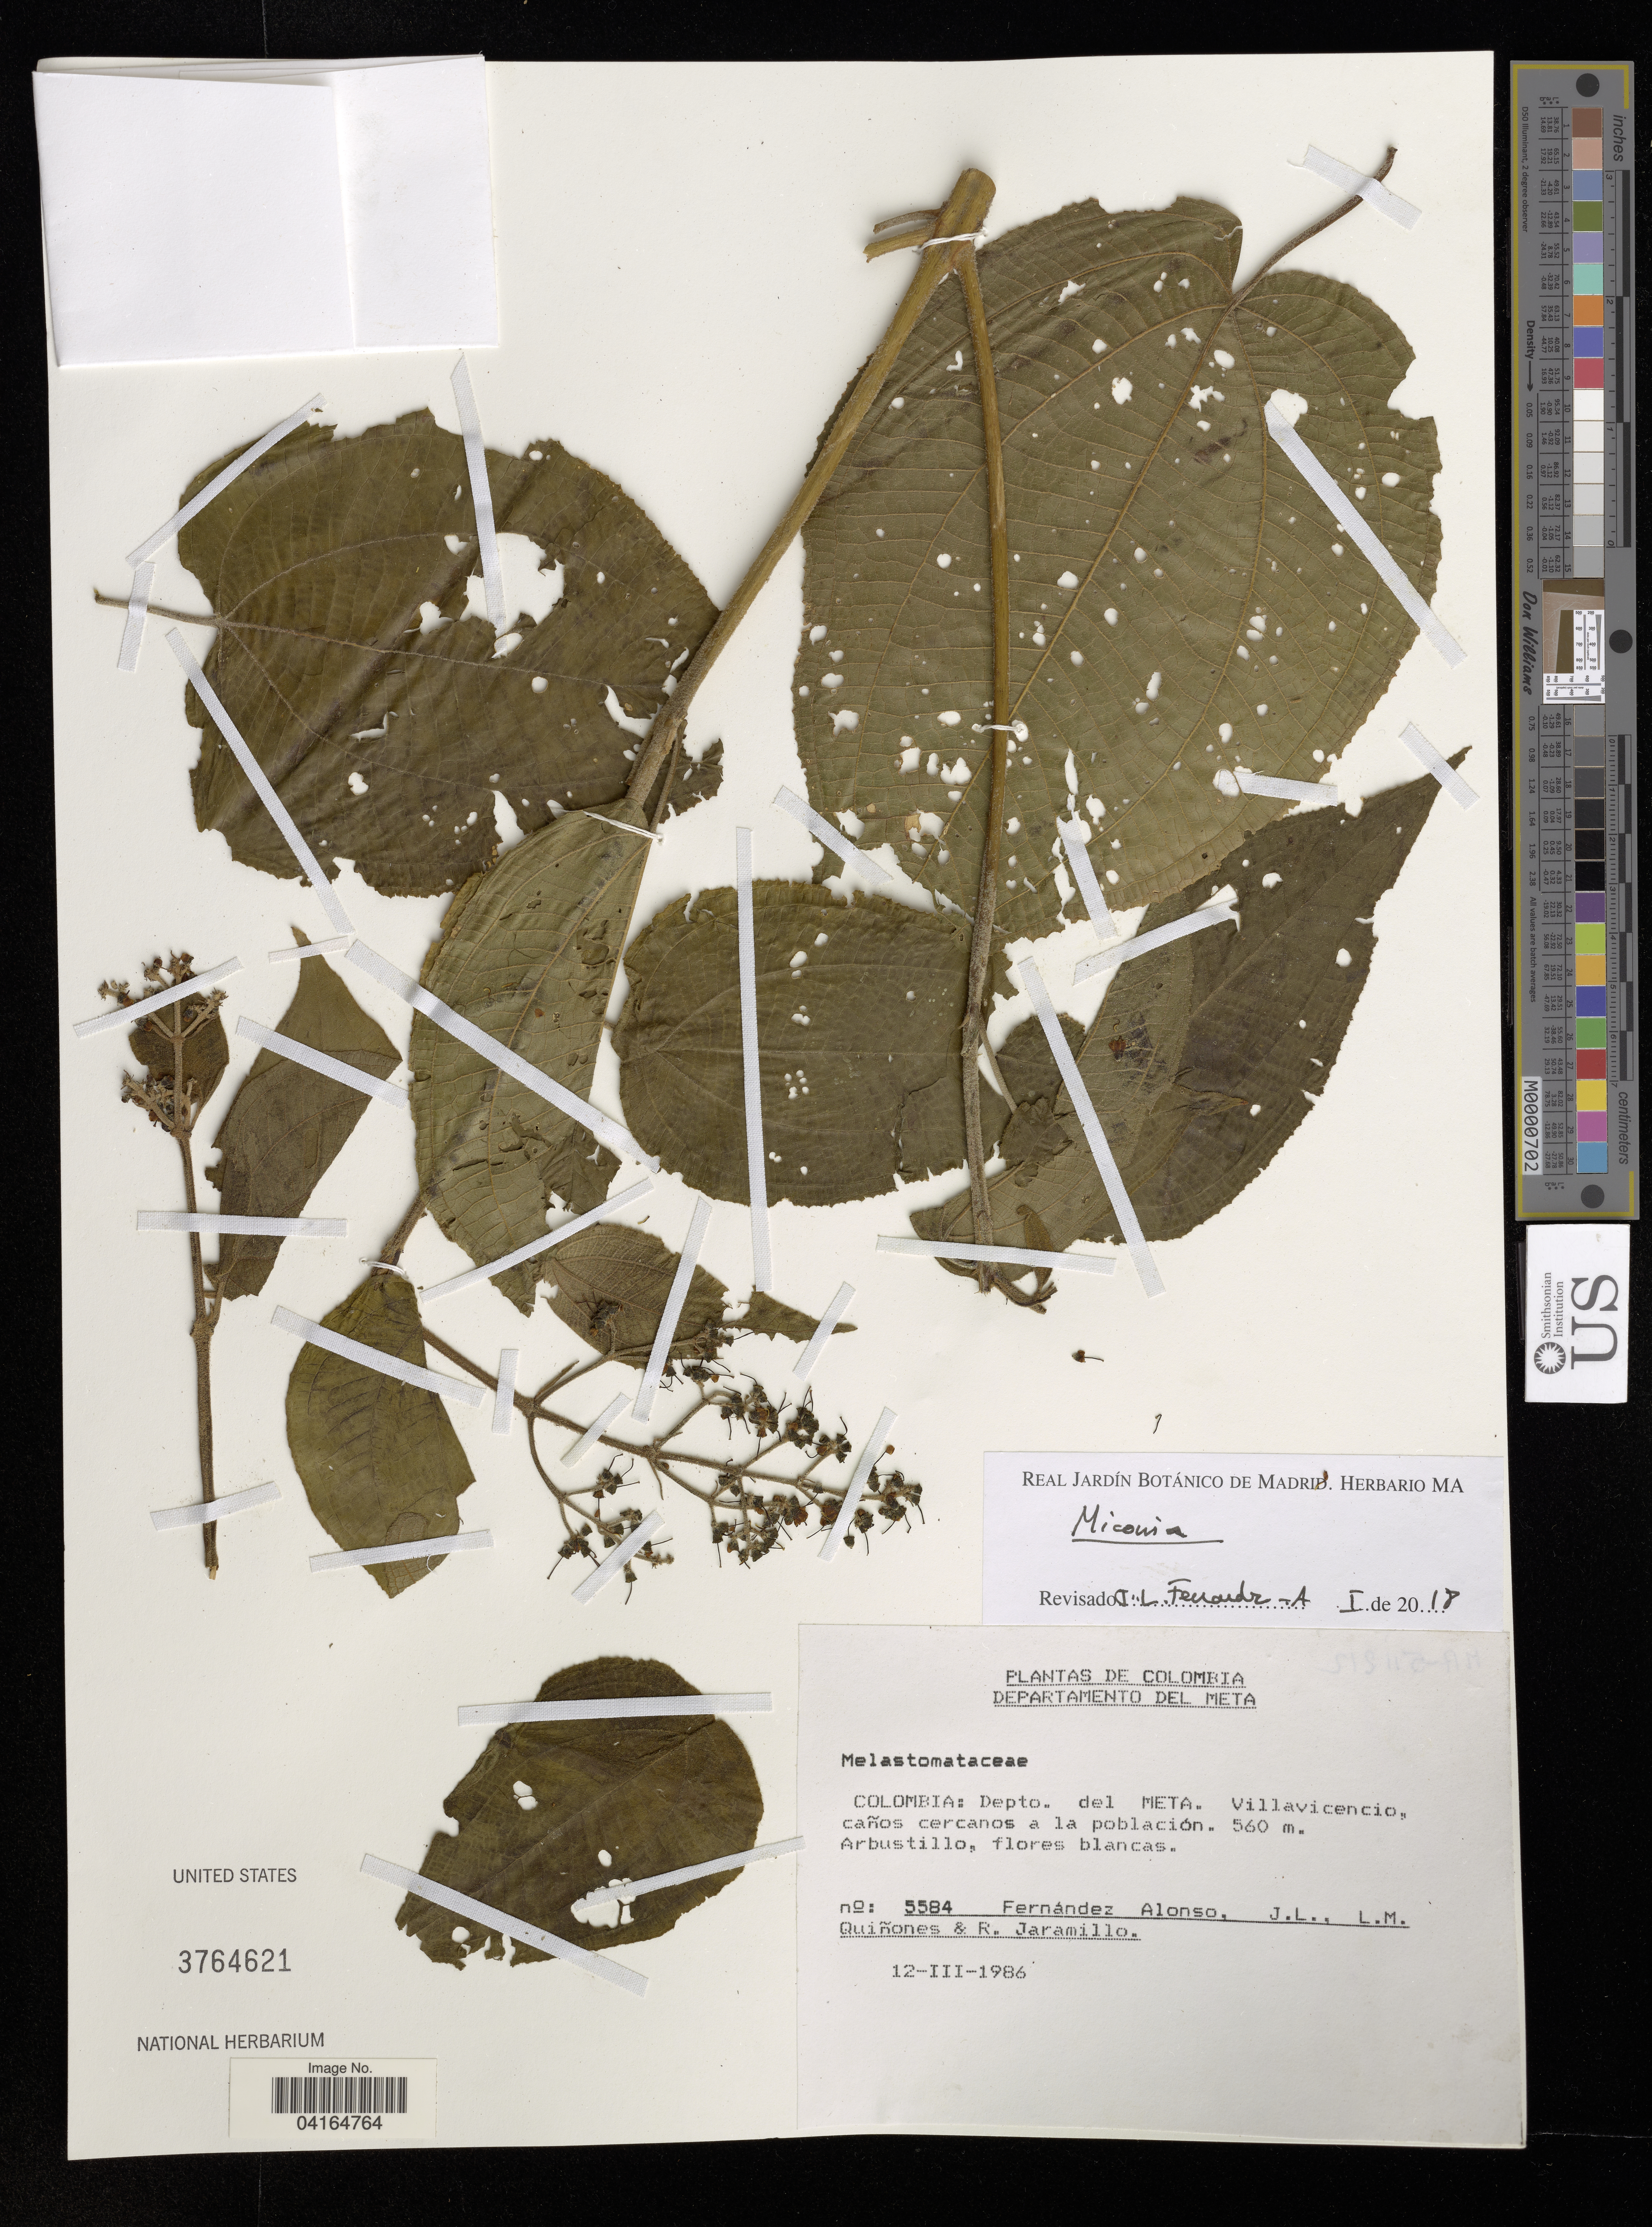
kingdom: Plantae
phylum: Tracheophyta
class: Magnoliopsida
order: Myrtales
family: Melastomataceae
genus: Miconia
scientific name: Miconia sp.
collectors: J. Fernádez Alonso, L. Quiñones & R. Jaramillo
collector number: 5584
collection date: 1986-03-12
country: Colombia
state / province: Meta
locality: Depto. del Meta. Villavicencio, caños cercanos a la población.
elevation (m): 560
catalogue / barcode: US 3764621